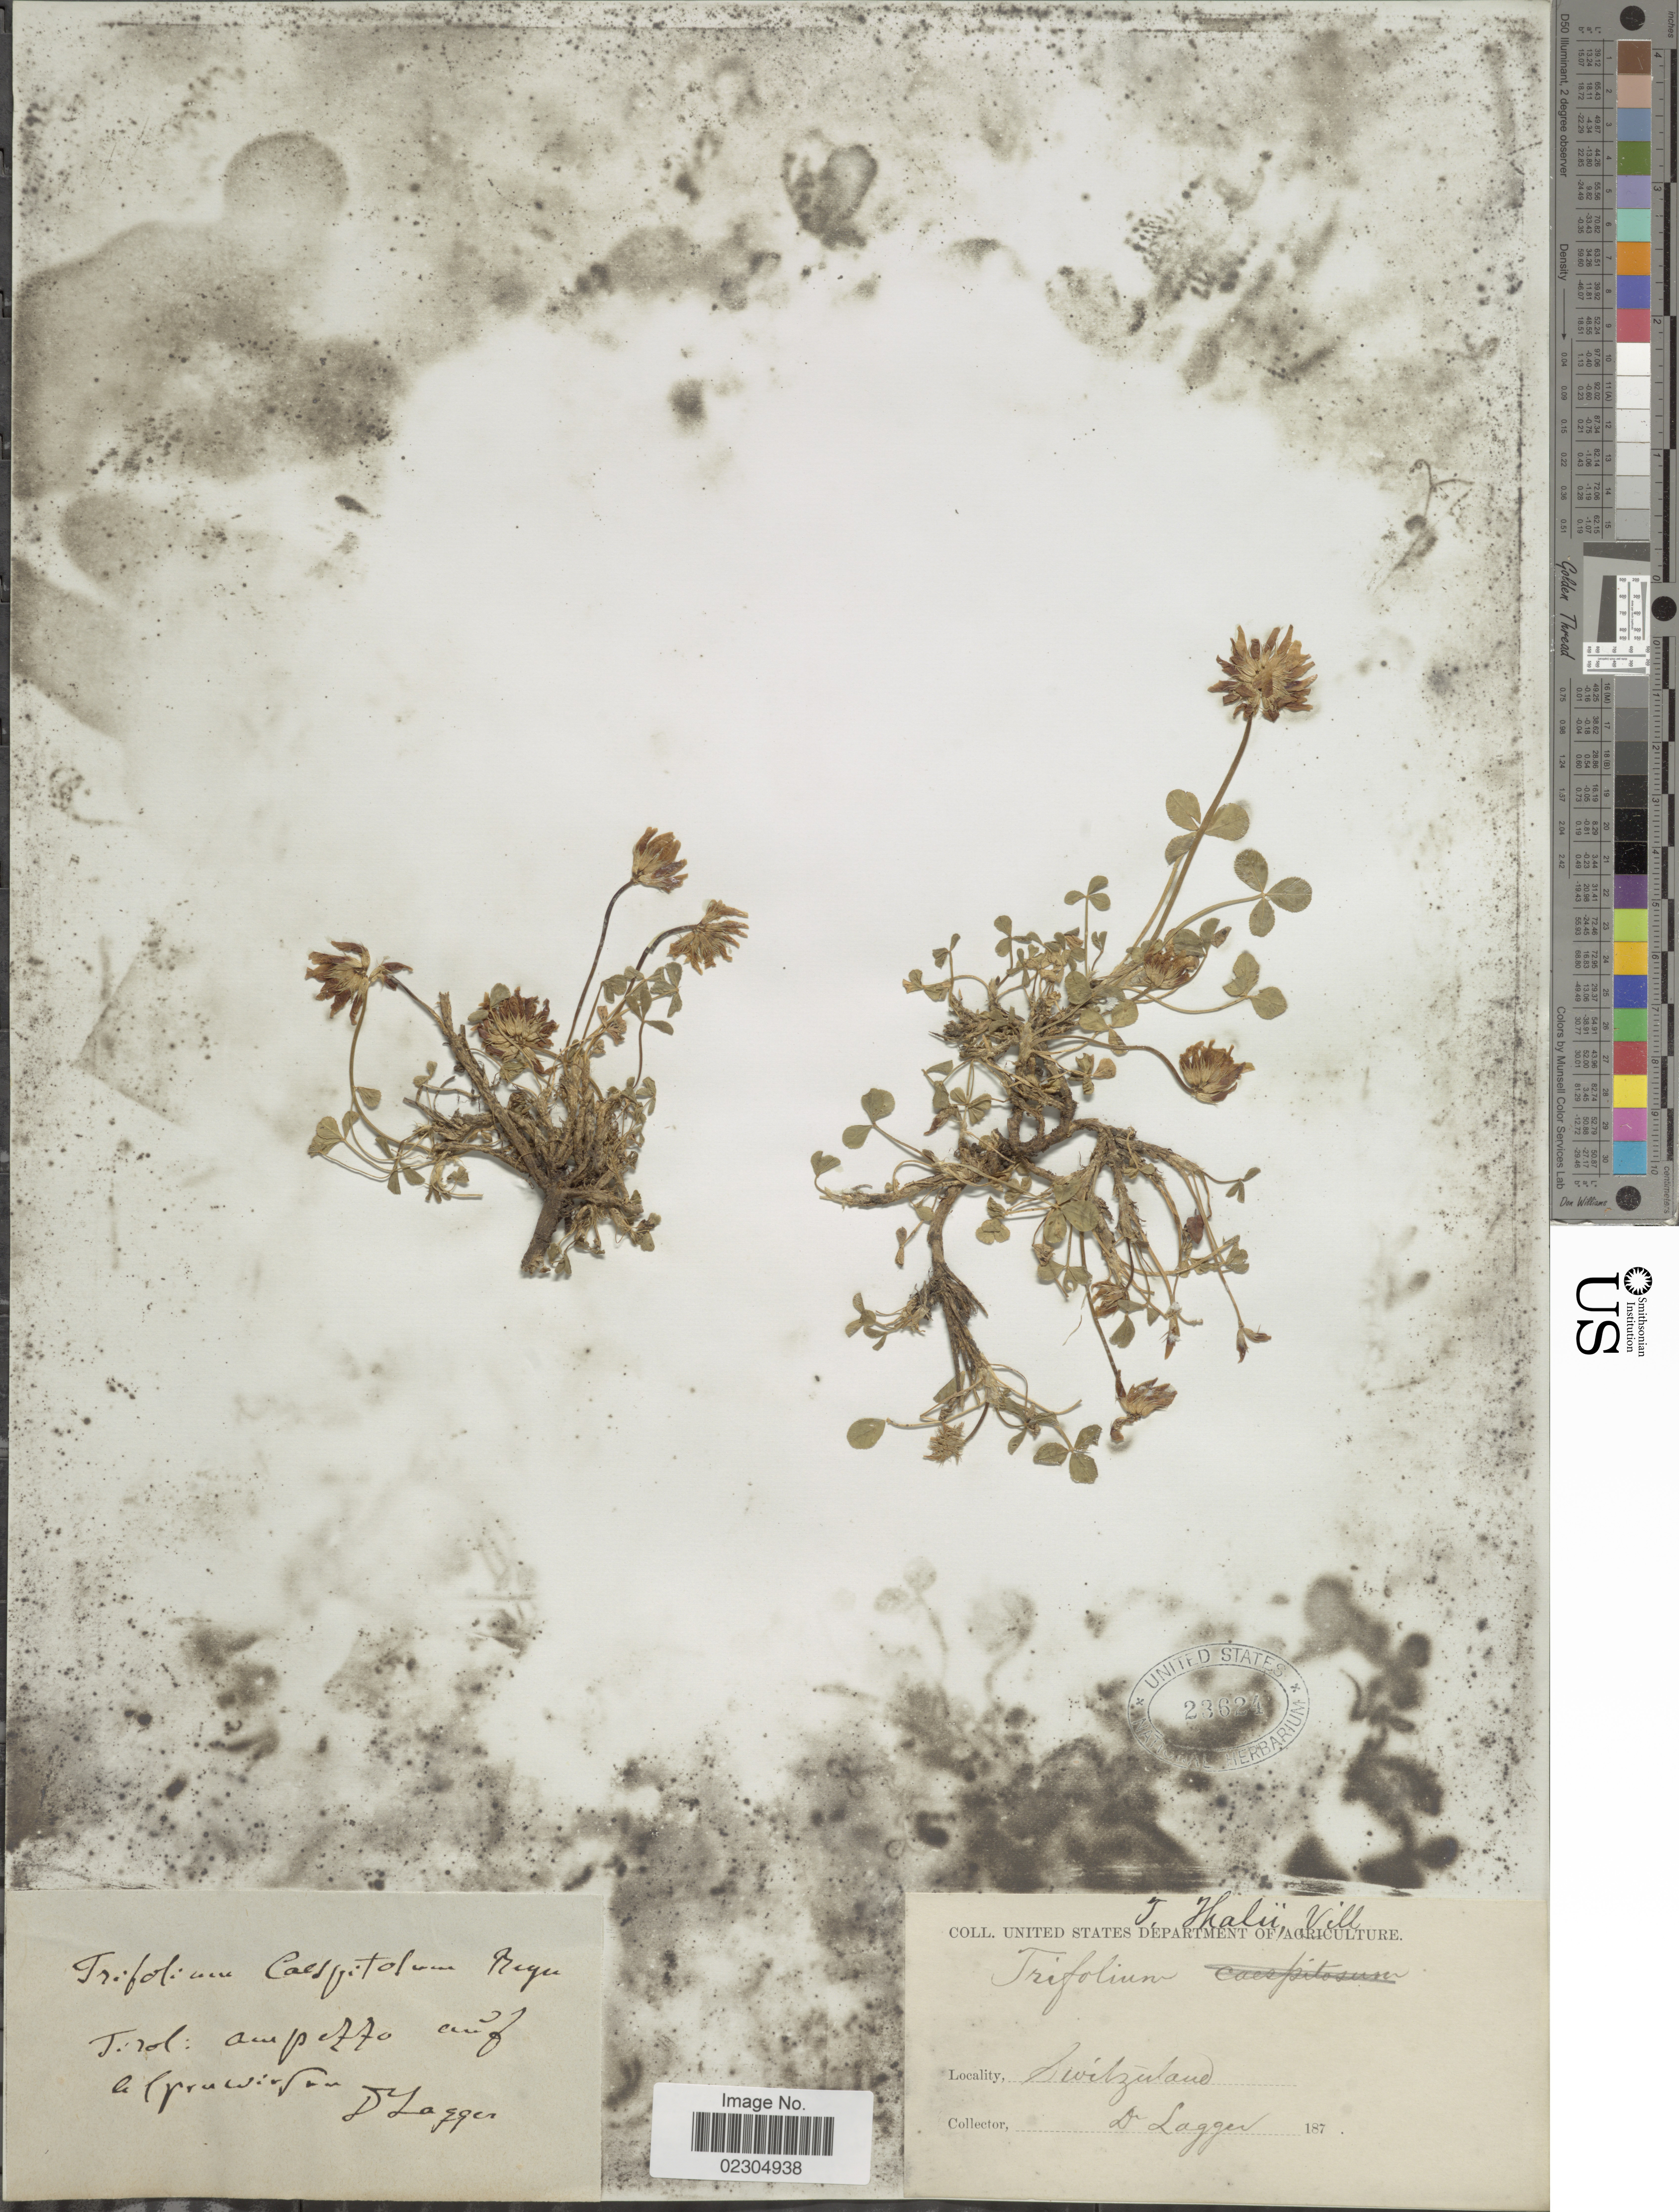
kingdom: Plantae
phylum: Tracheophyta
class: Magnoliopsida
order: Fabales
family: Fabaceae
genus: Trifolium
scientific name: Trifolium thalii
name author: Vill.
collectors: F. J. Lagger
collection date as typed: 187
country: Italy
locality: Tirol: Ampezzo cuid le prouwirfo. [interpreted]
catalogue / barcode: US 23624